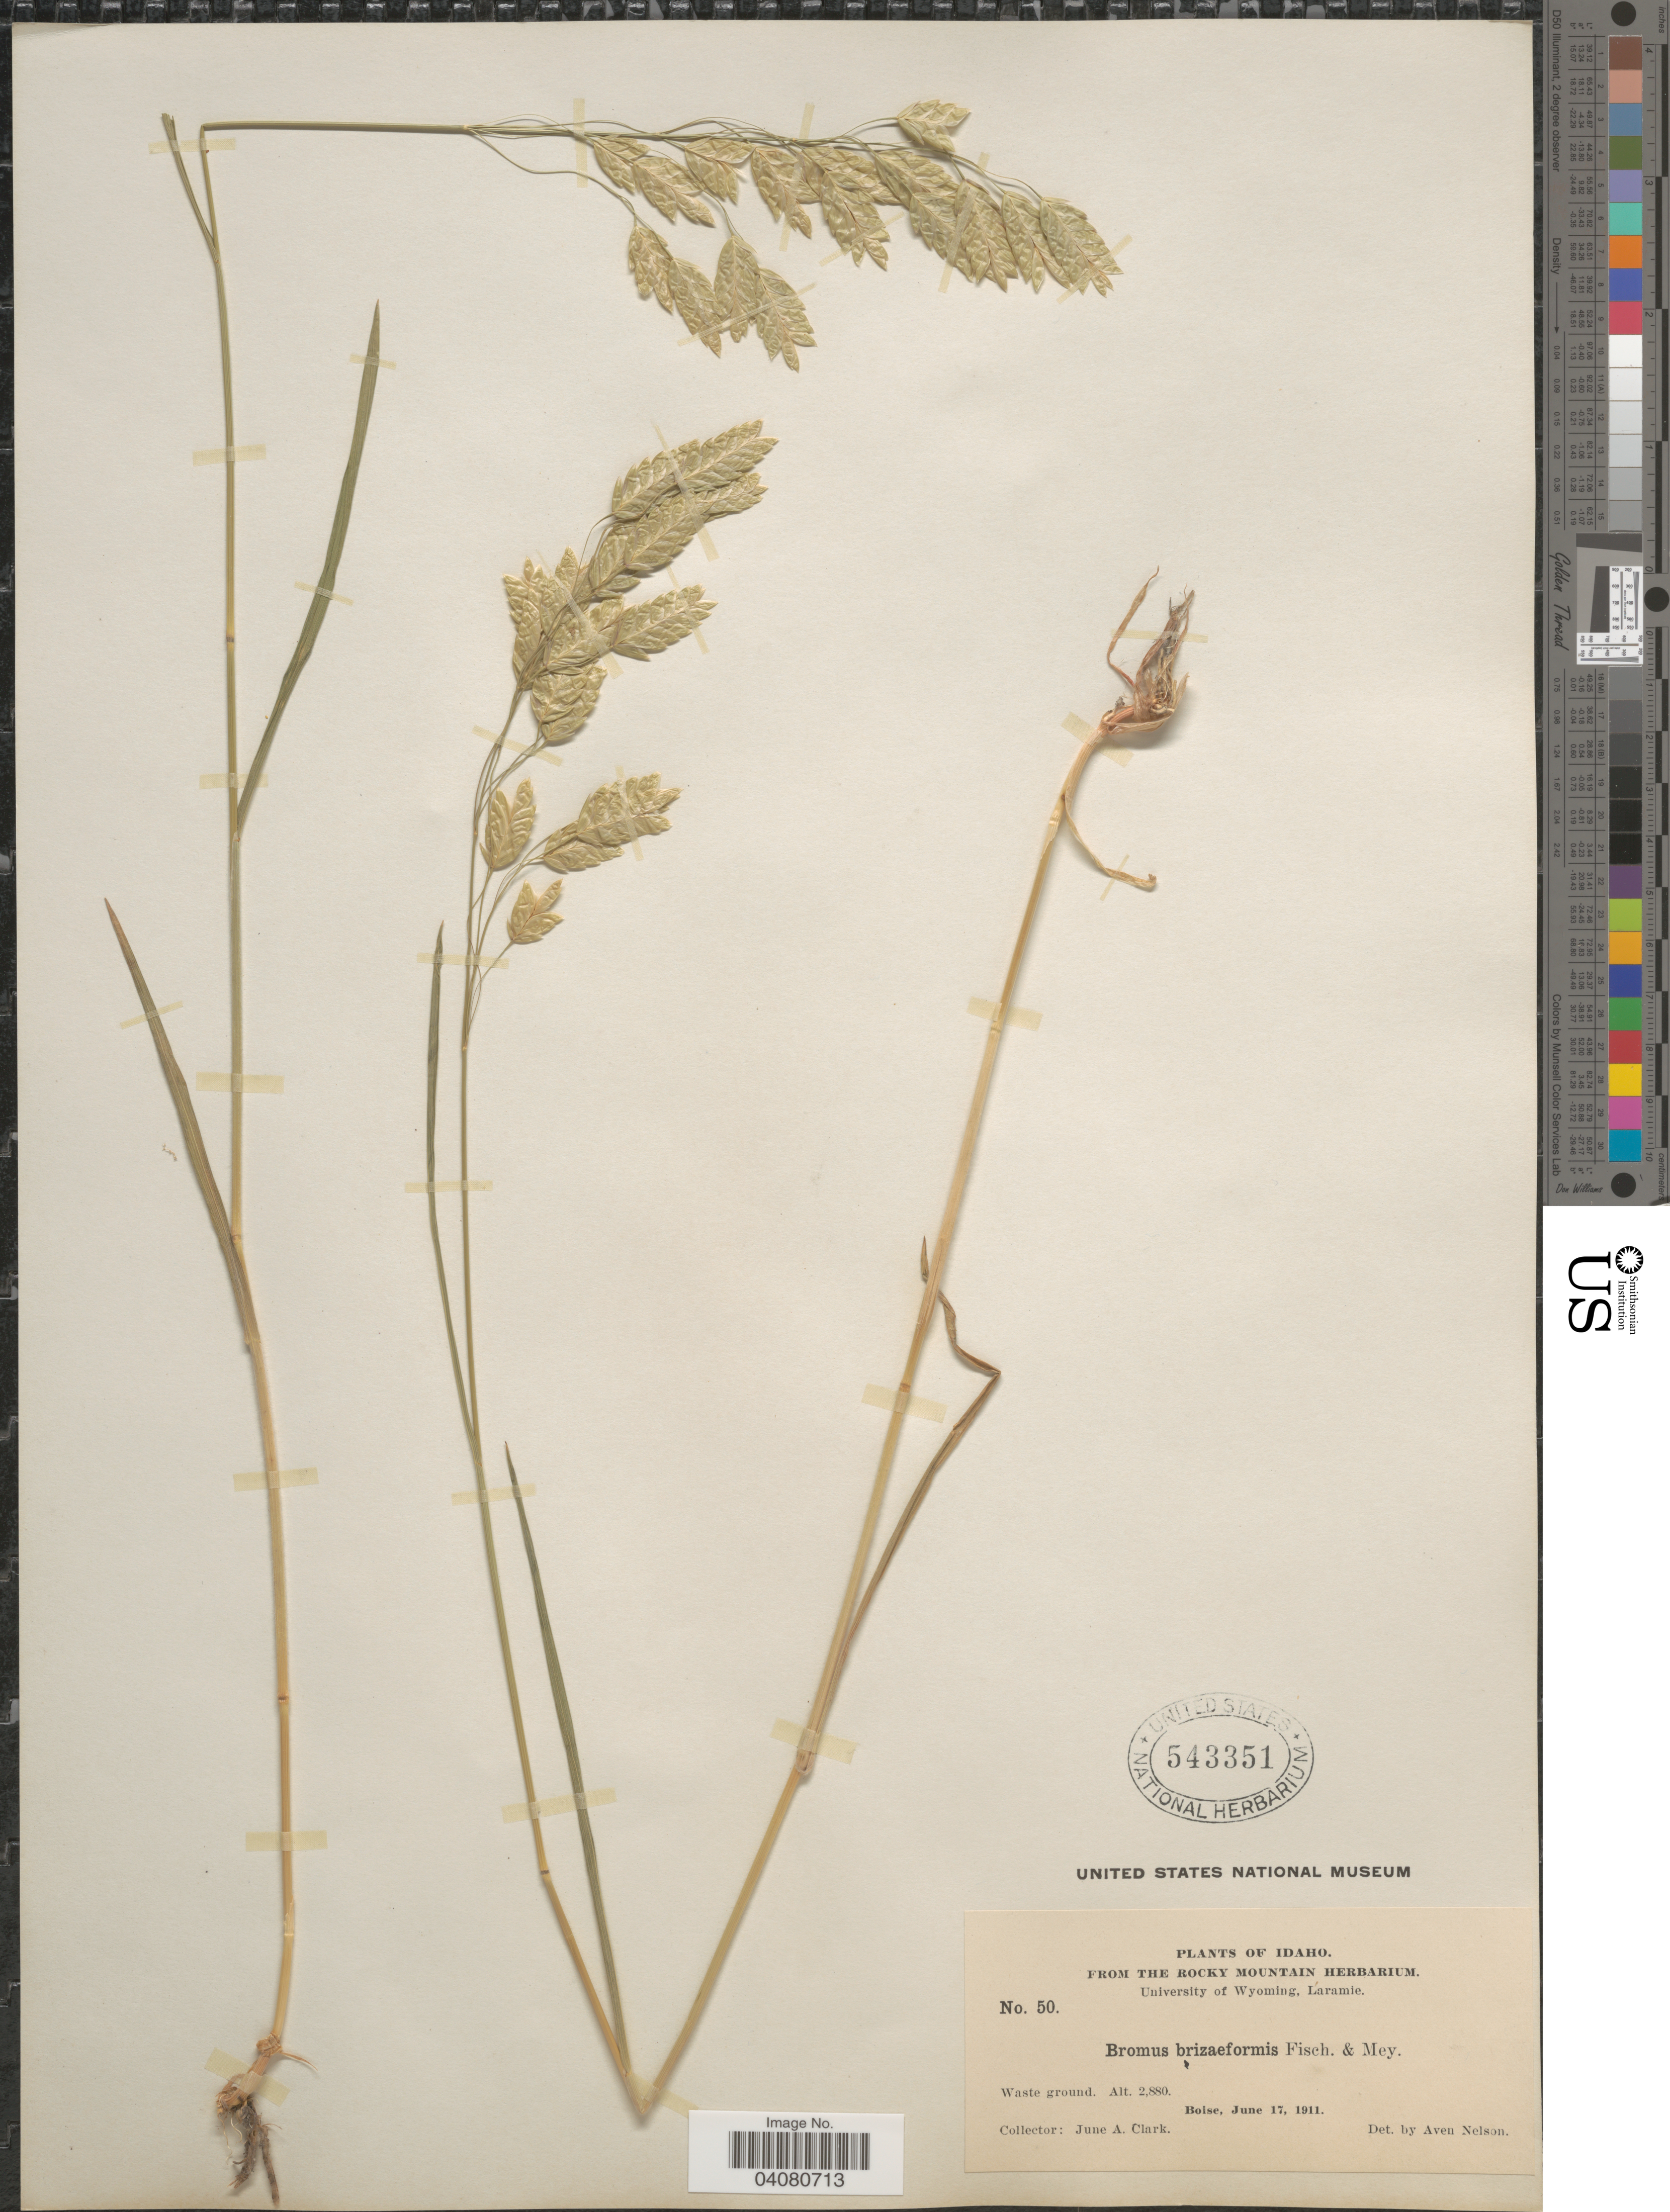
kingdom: Plantae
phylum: Tracheophyta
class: Liliopsida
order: Poales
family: Poaceae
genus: Bromus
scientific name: Bromus briziformis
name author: Fisch. & C.A. Mey.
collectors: J. A. Clark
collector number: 50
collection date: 1911-06-17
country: United States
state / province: Idaho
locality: Waste ground. Boise.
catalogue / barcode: US 543351